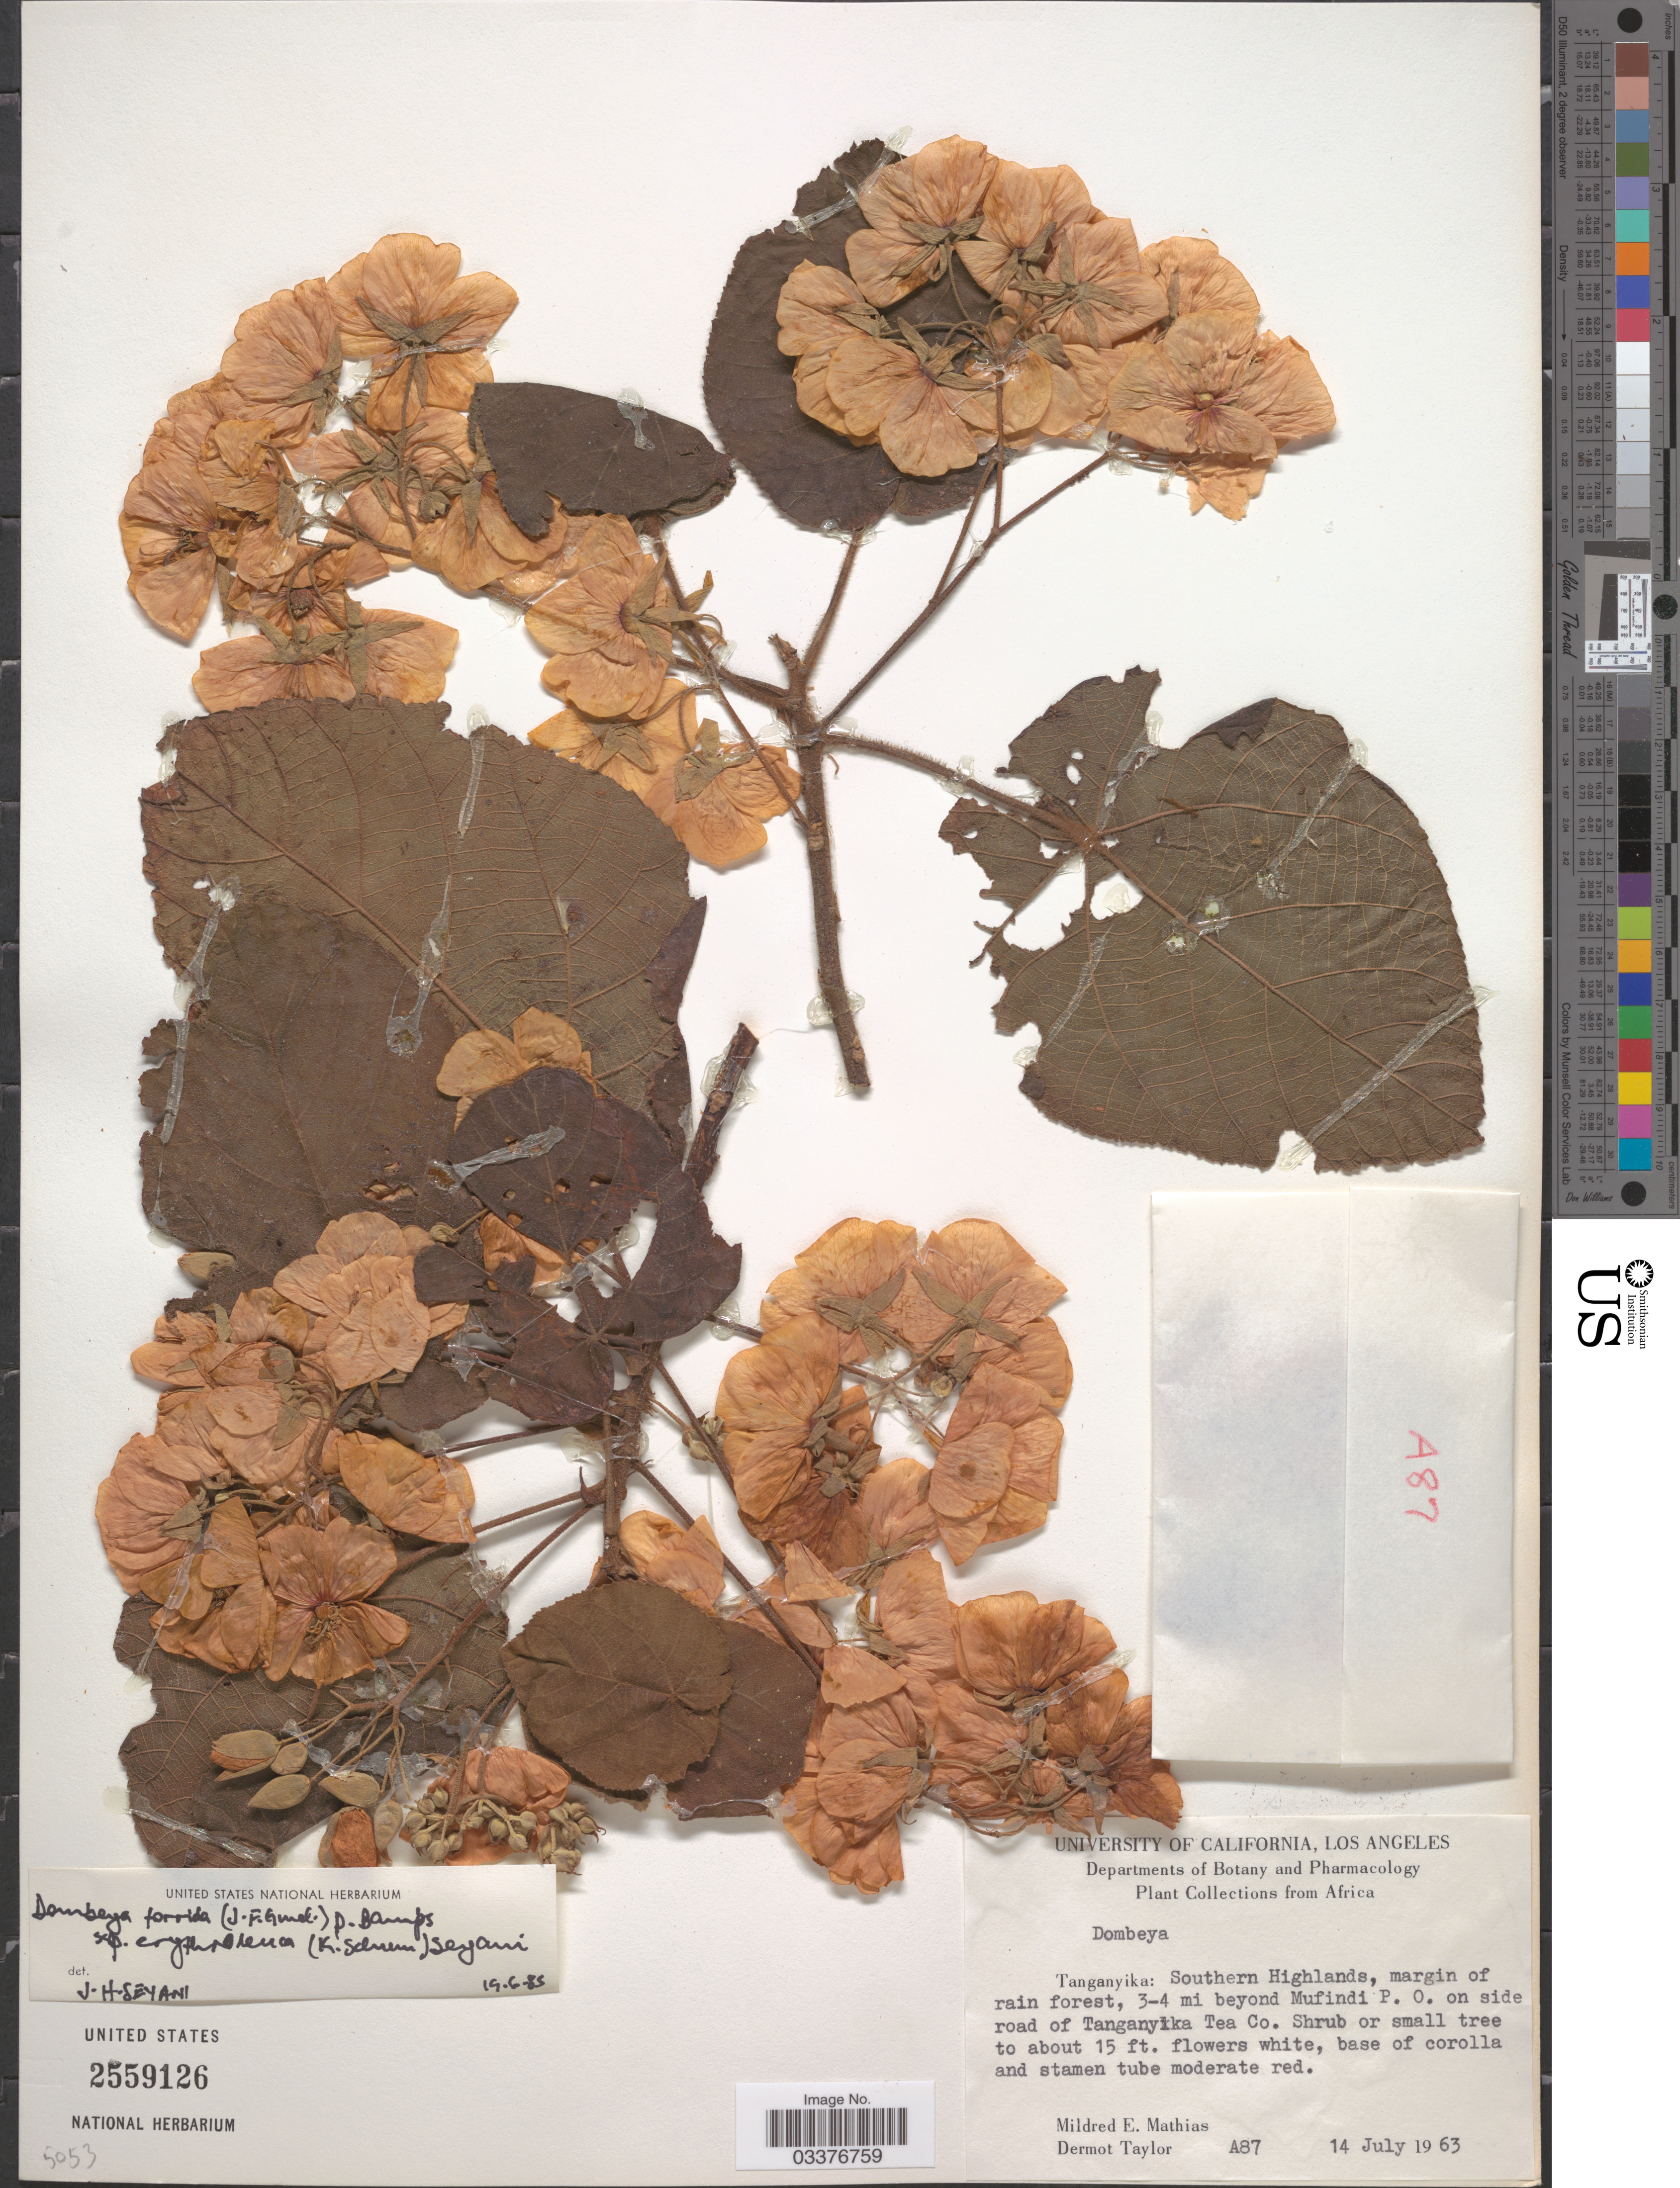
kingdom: Plantae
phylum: Tracheophyta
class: Magnoliopsida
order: Malvales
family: Malvaceae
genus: Dombeya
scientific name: Dombeya torrida subsp. erythroleuca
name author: (J.F. Gmel.) Bamps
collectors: M. E. Mathias & D. Taylor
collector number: A87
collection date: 1963-07-14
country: Tanzania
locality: Africa. Tanganyika: Southern Highlands, margin of rain forest, 3-4 mi beyond Mufindi P. O. on side road of Tanganyika Tea Co.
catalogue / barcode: US 2559126